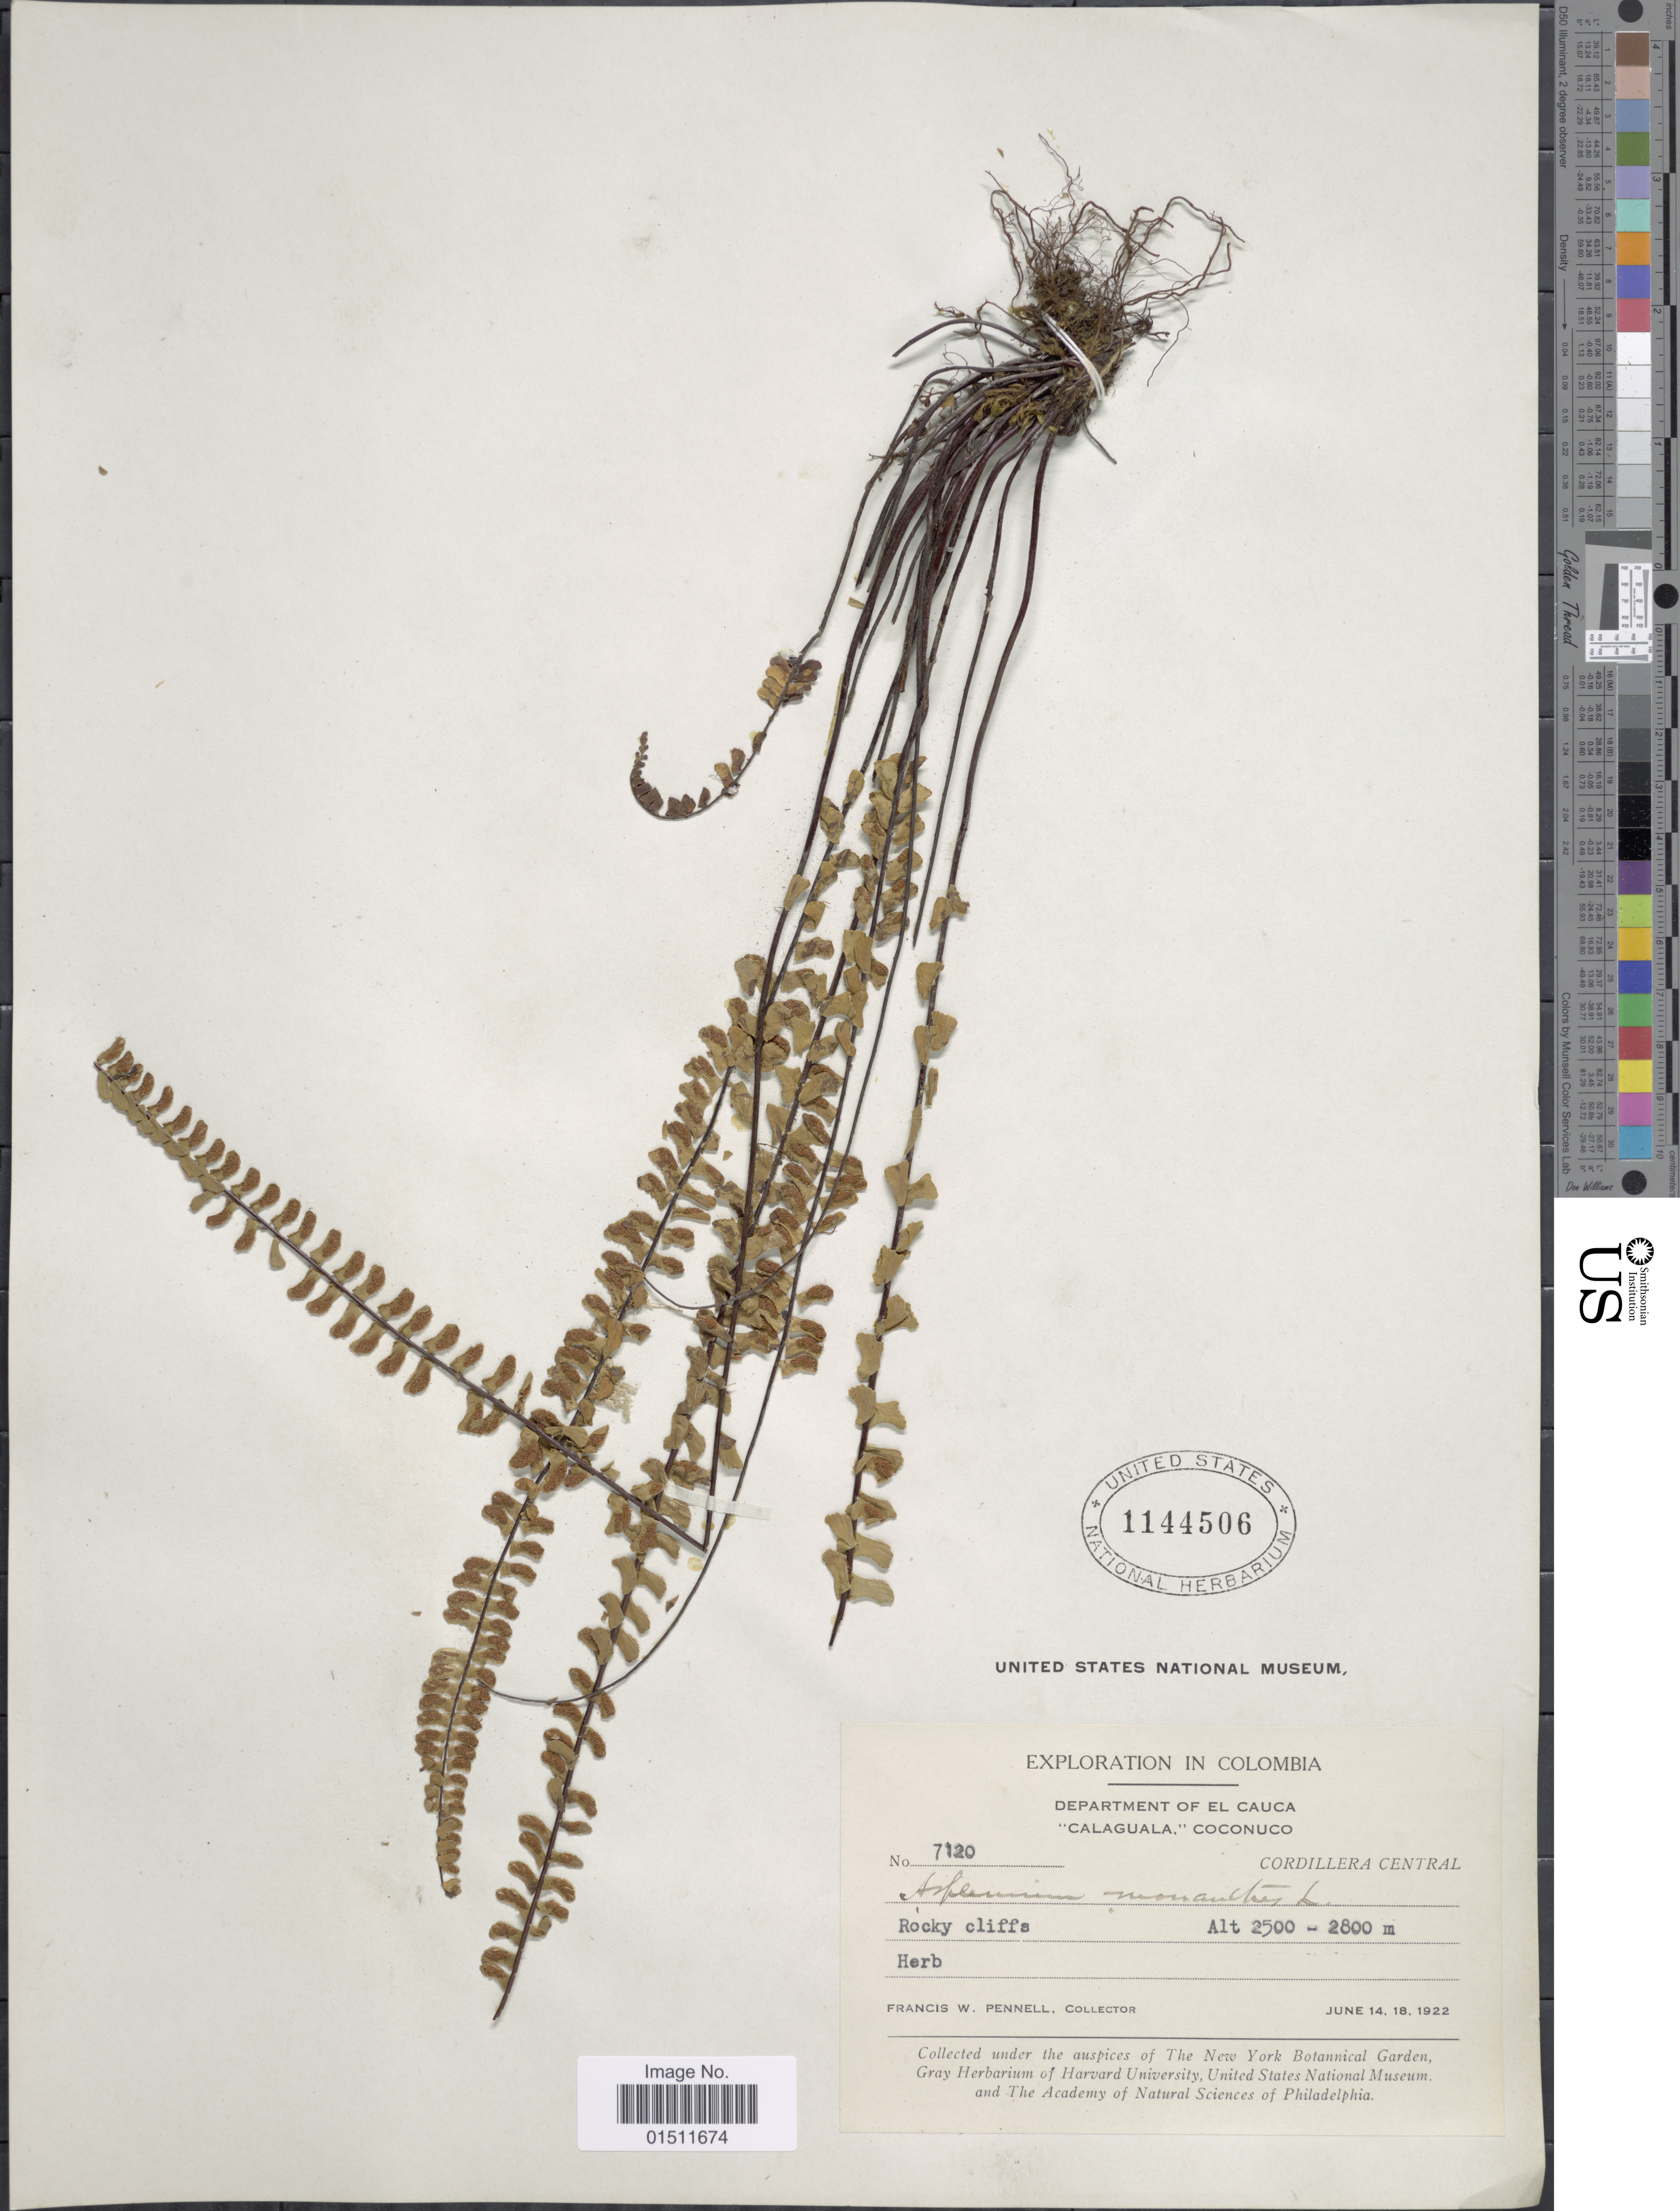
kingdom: Plantae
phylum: Tracheophyta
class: Polypodiopsida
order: Polypodiales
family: Aspleniaceae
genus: Asplenium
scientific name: Asplenium monanthes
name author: L.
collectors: F. W. Pennell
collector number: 7120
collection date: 1922-06-14/1922-06-18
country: Colombia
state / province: Cauca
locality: Department of El Cauca, Calaguala, Coconuco, Cordillera Central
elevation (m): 2500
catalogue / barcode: US 1144506